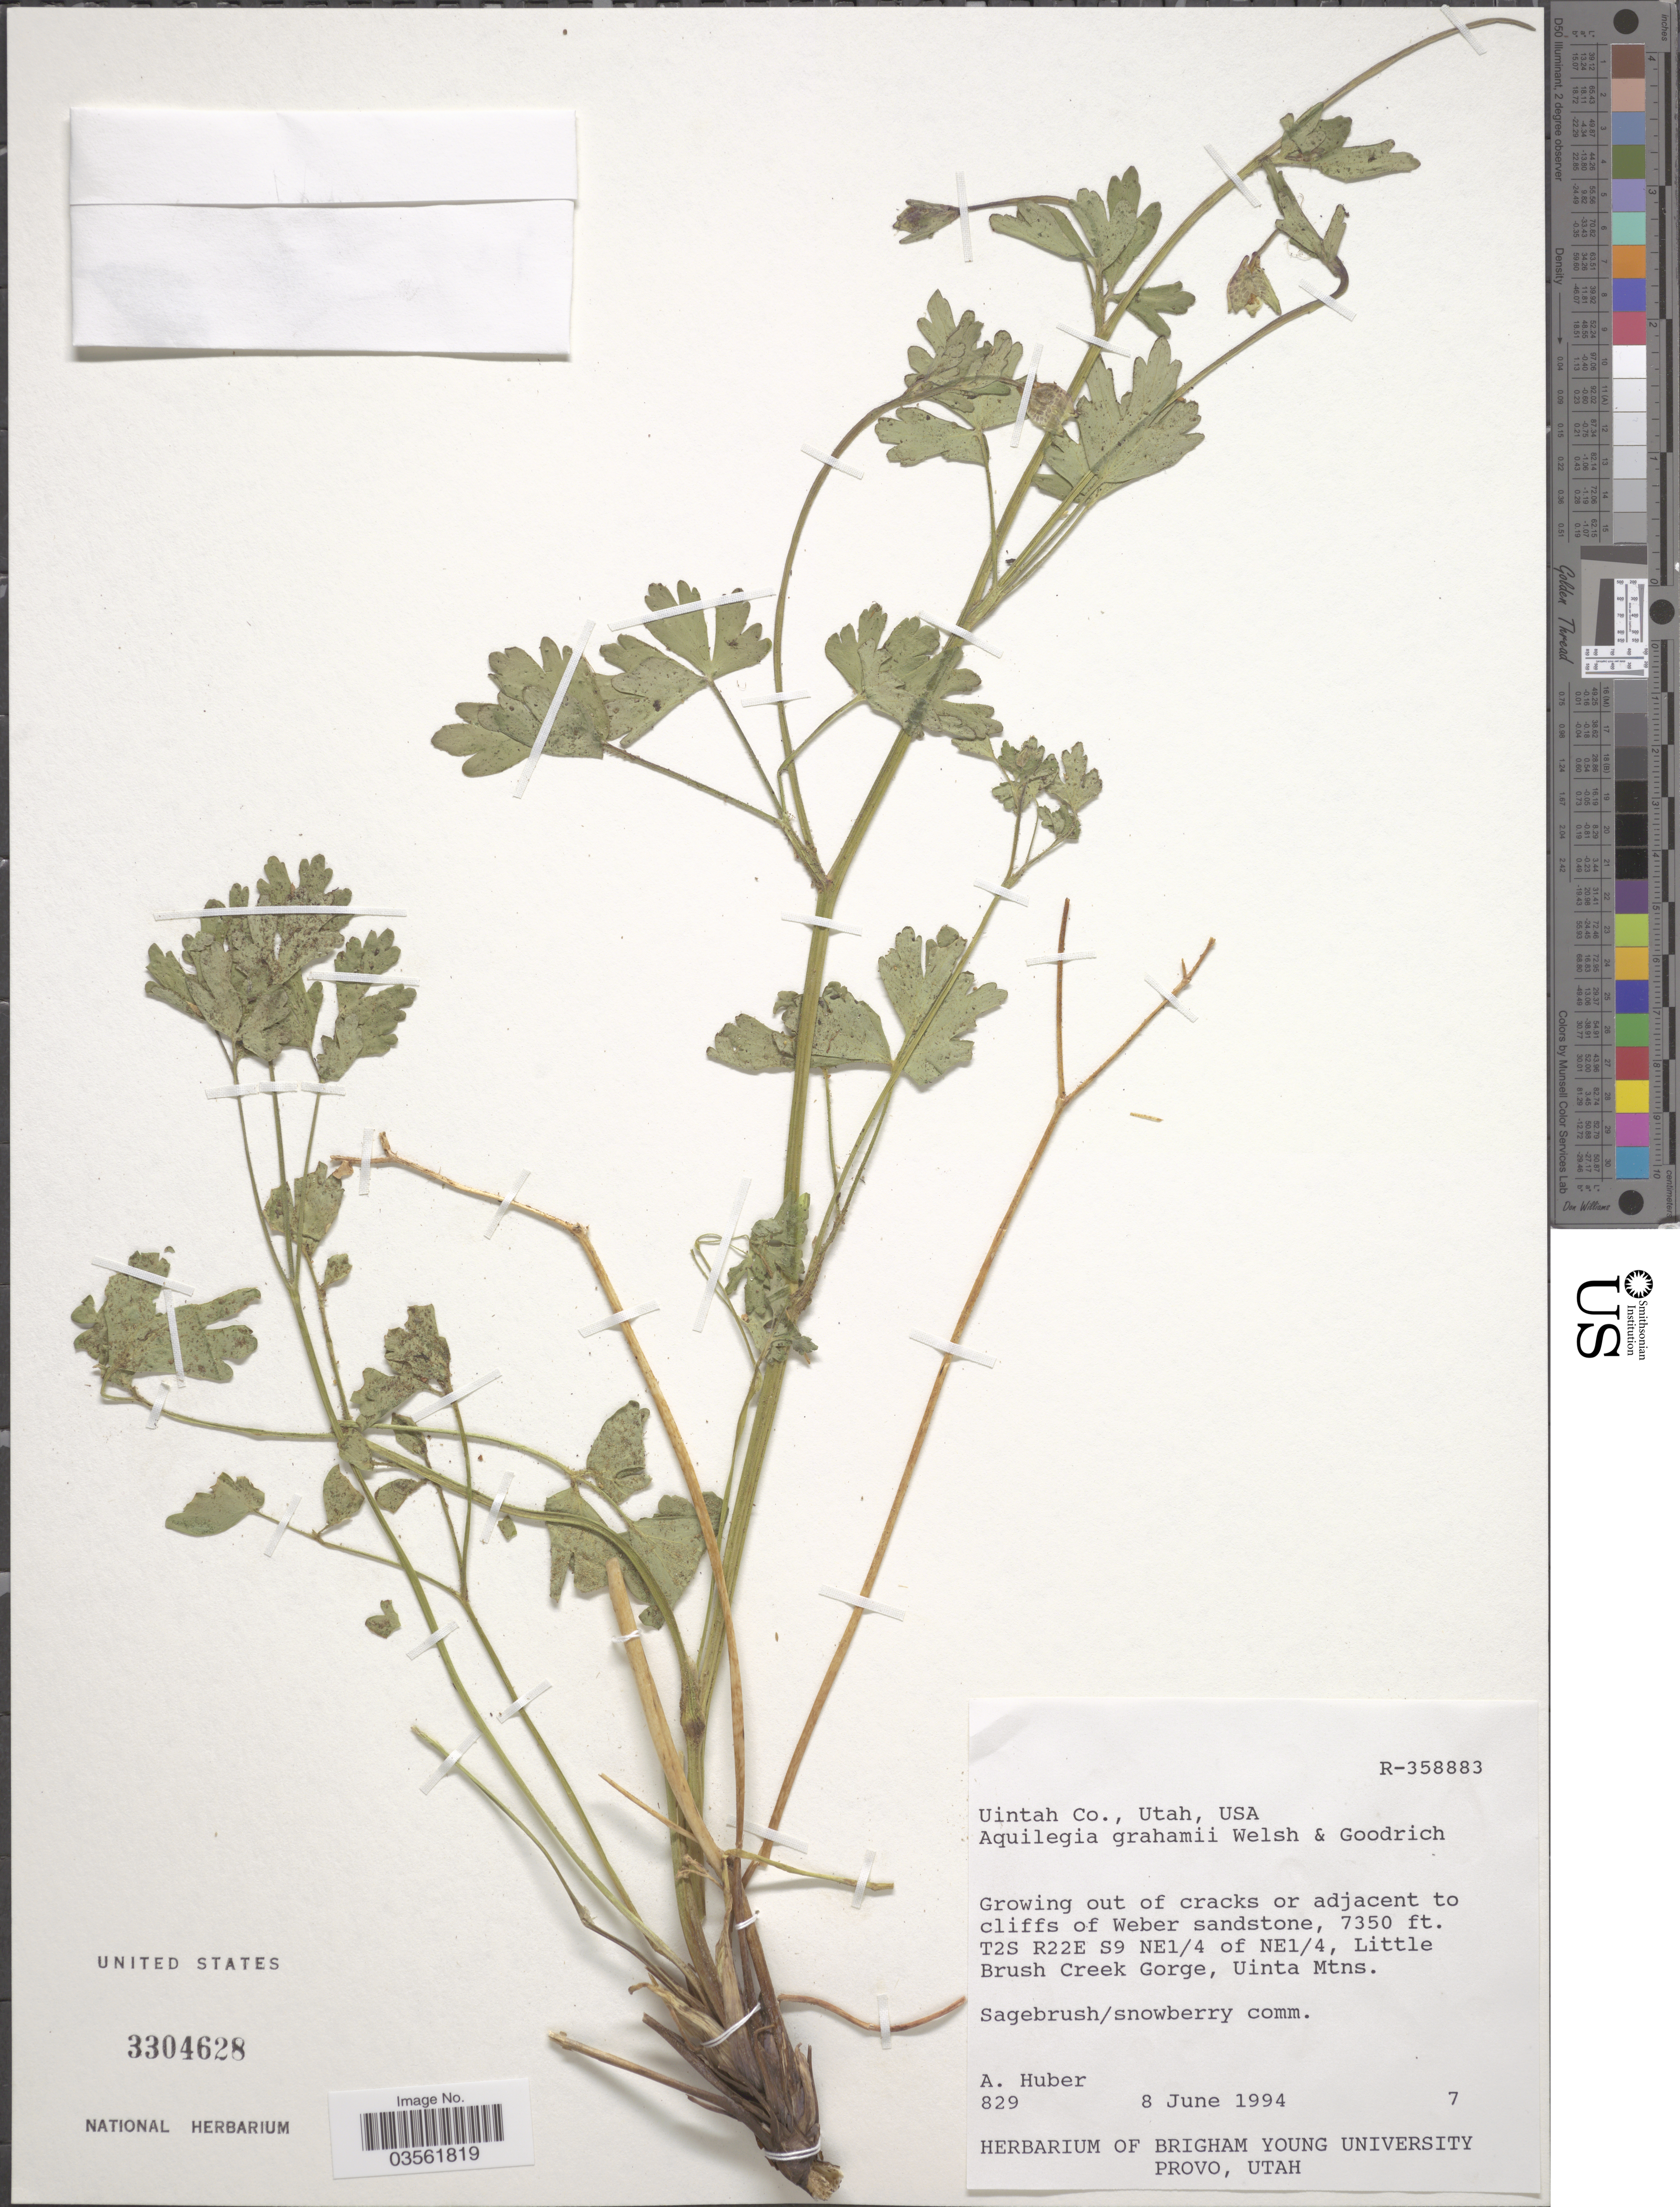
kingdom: Plantae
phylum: Tracheophyta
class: Magnoliopsida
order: Ranunculales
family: Ranunculaceae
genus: Aquilegia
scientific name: Aquilegia grahamii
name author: S.L. Welsh & Goodrich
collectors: A. Huber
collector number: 829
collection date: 1994-06-08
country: United States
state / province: Utah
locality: Uintah Co. Growing out of cracks or adjacent to cliffs of Weber sandstone, T2S R22E S9 NE1/4 of NE1/4, Little Brush Creek Gorge, Uinta Mtns.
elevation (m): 2240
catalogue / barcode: US 3304628